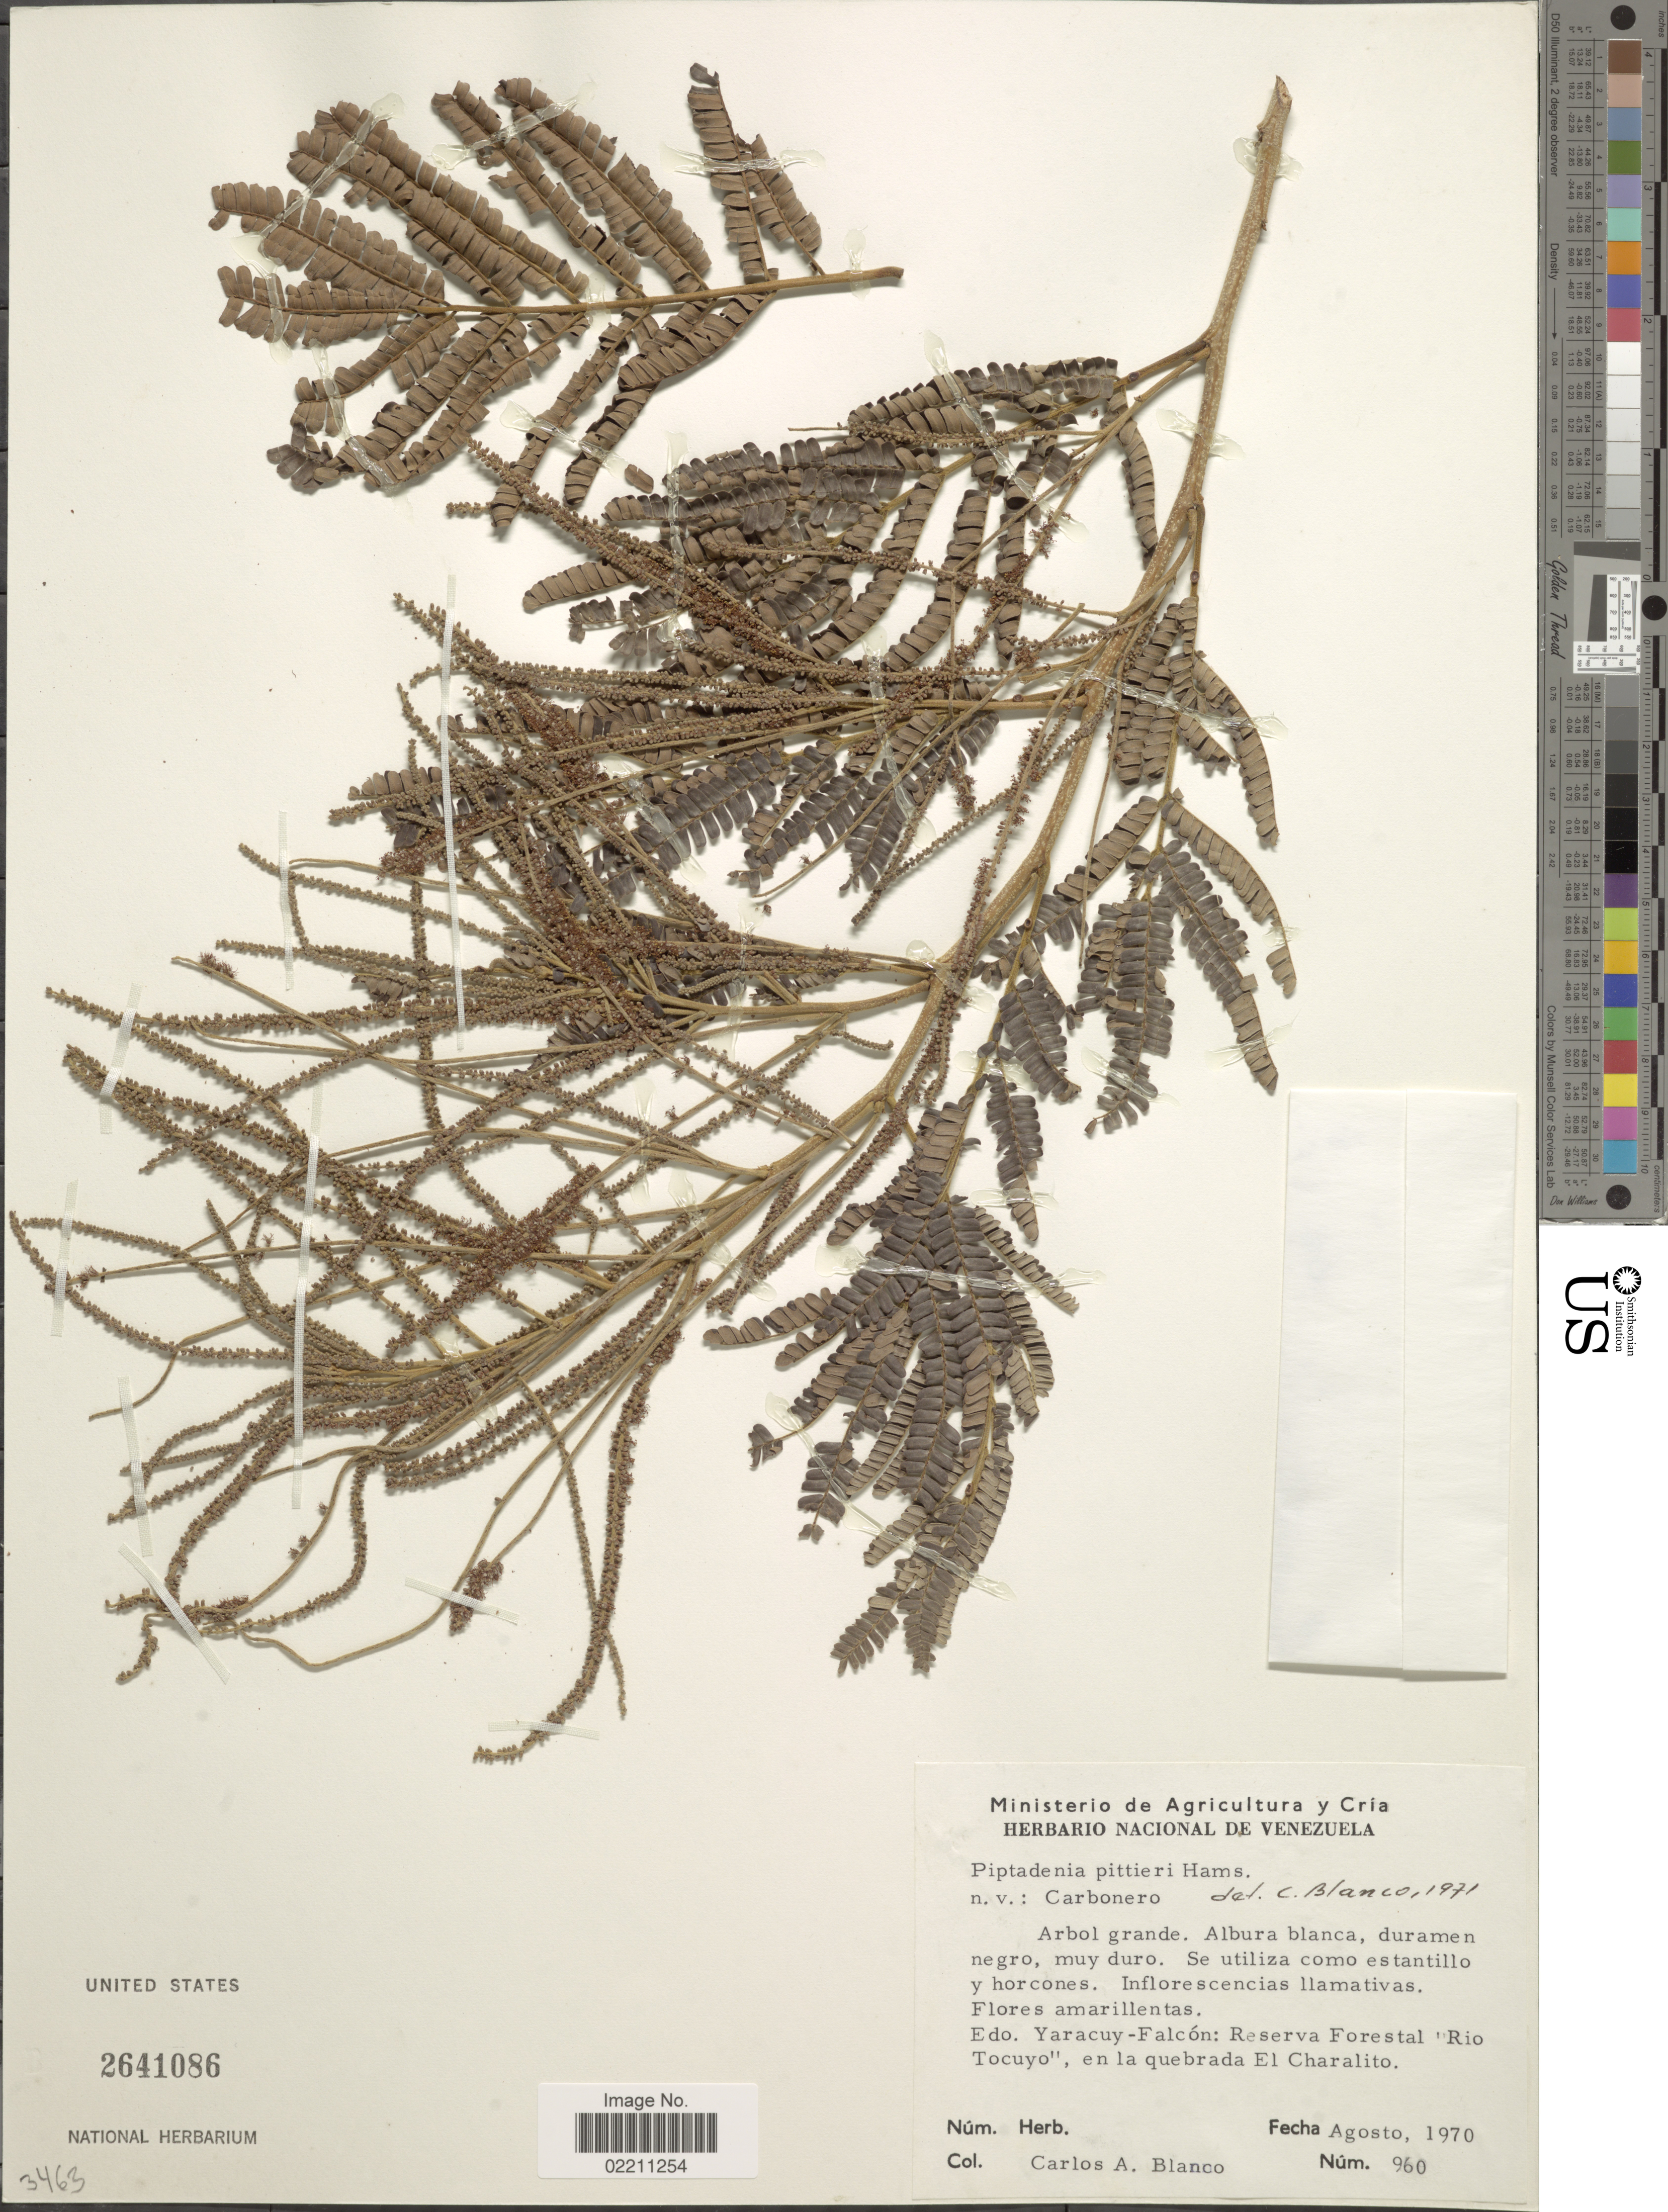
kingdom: Plantae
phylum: Tracheophyta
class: Magnoliopsida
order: Fabales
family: Fabaceae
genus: Marlimorimia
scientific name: Marlimorimia pittieri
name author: (Harms) L.P. Queiroz & L.M. Borges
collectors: C. A. Blanco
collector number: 960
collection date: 1970-08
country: Venezuela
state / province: Yaracuy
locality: Edo. Yaracuy-Falcon: resera Florestal Rio Tocuyo, en la quebrada el Charalito.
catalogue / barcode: US 2641086